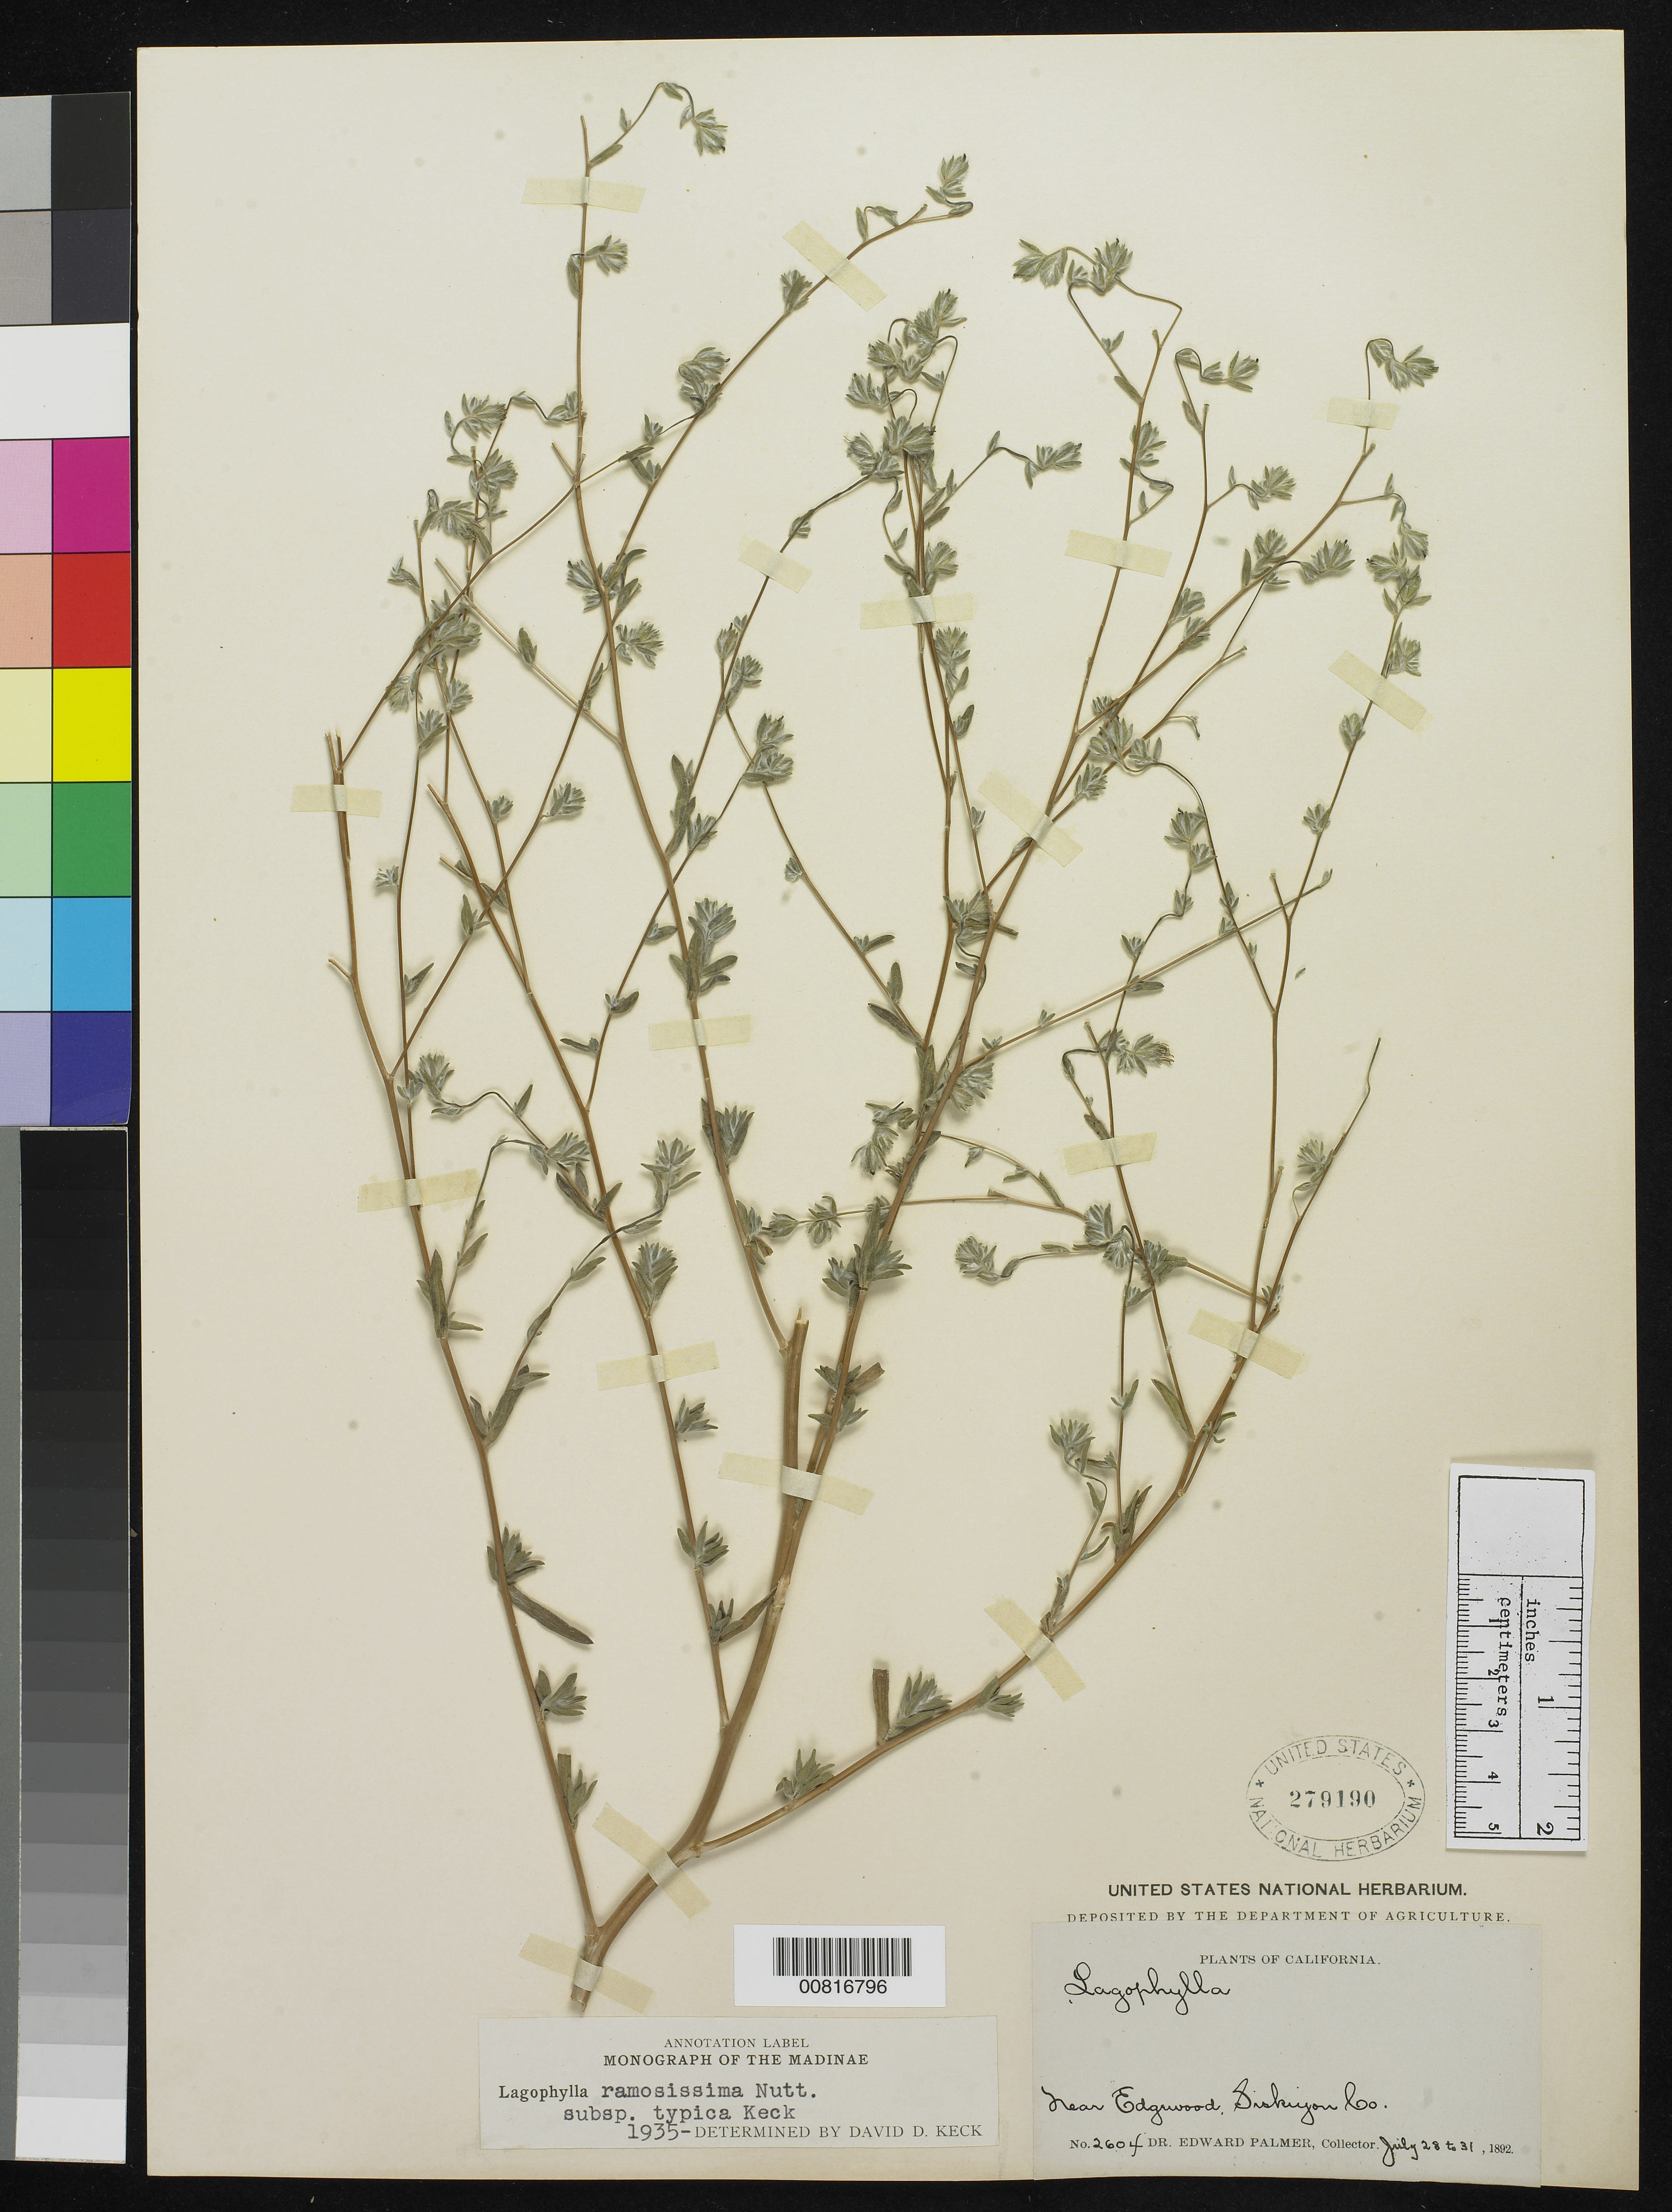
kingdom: Plantae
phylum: Tracheophyta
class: Magnoliopsida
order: Asterales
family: Asteraceae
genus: Lagophylla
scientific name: Lagophylla ramosissima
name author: Nutt.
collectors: E. Palmer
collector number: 2604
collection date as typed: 28 Jul 1892 to 31 Jul 1892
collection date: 1892-07-28/1892-07-31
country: United States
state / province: California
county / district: Siskiyou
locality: Near Edgwood, Siskiyou County, California.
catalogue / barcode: US 279190